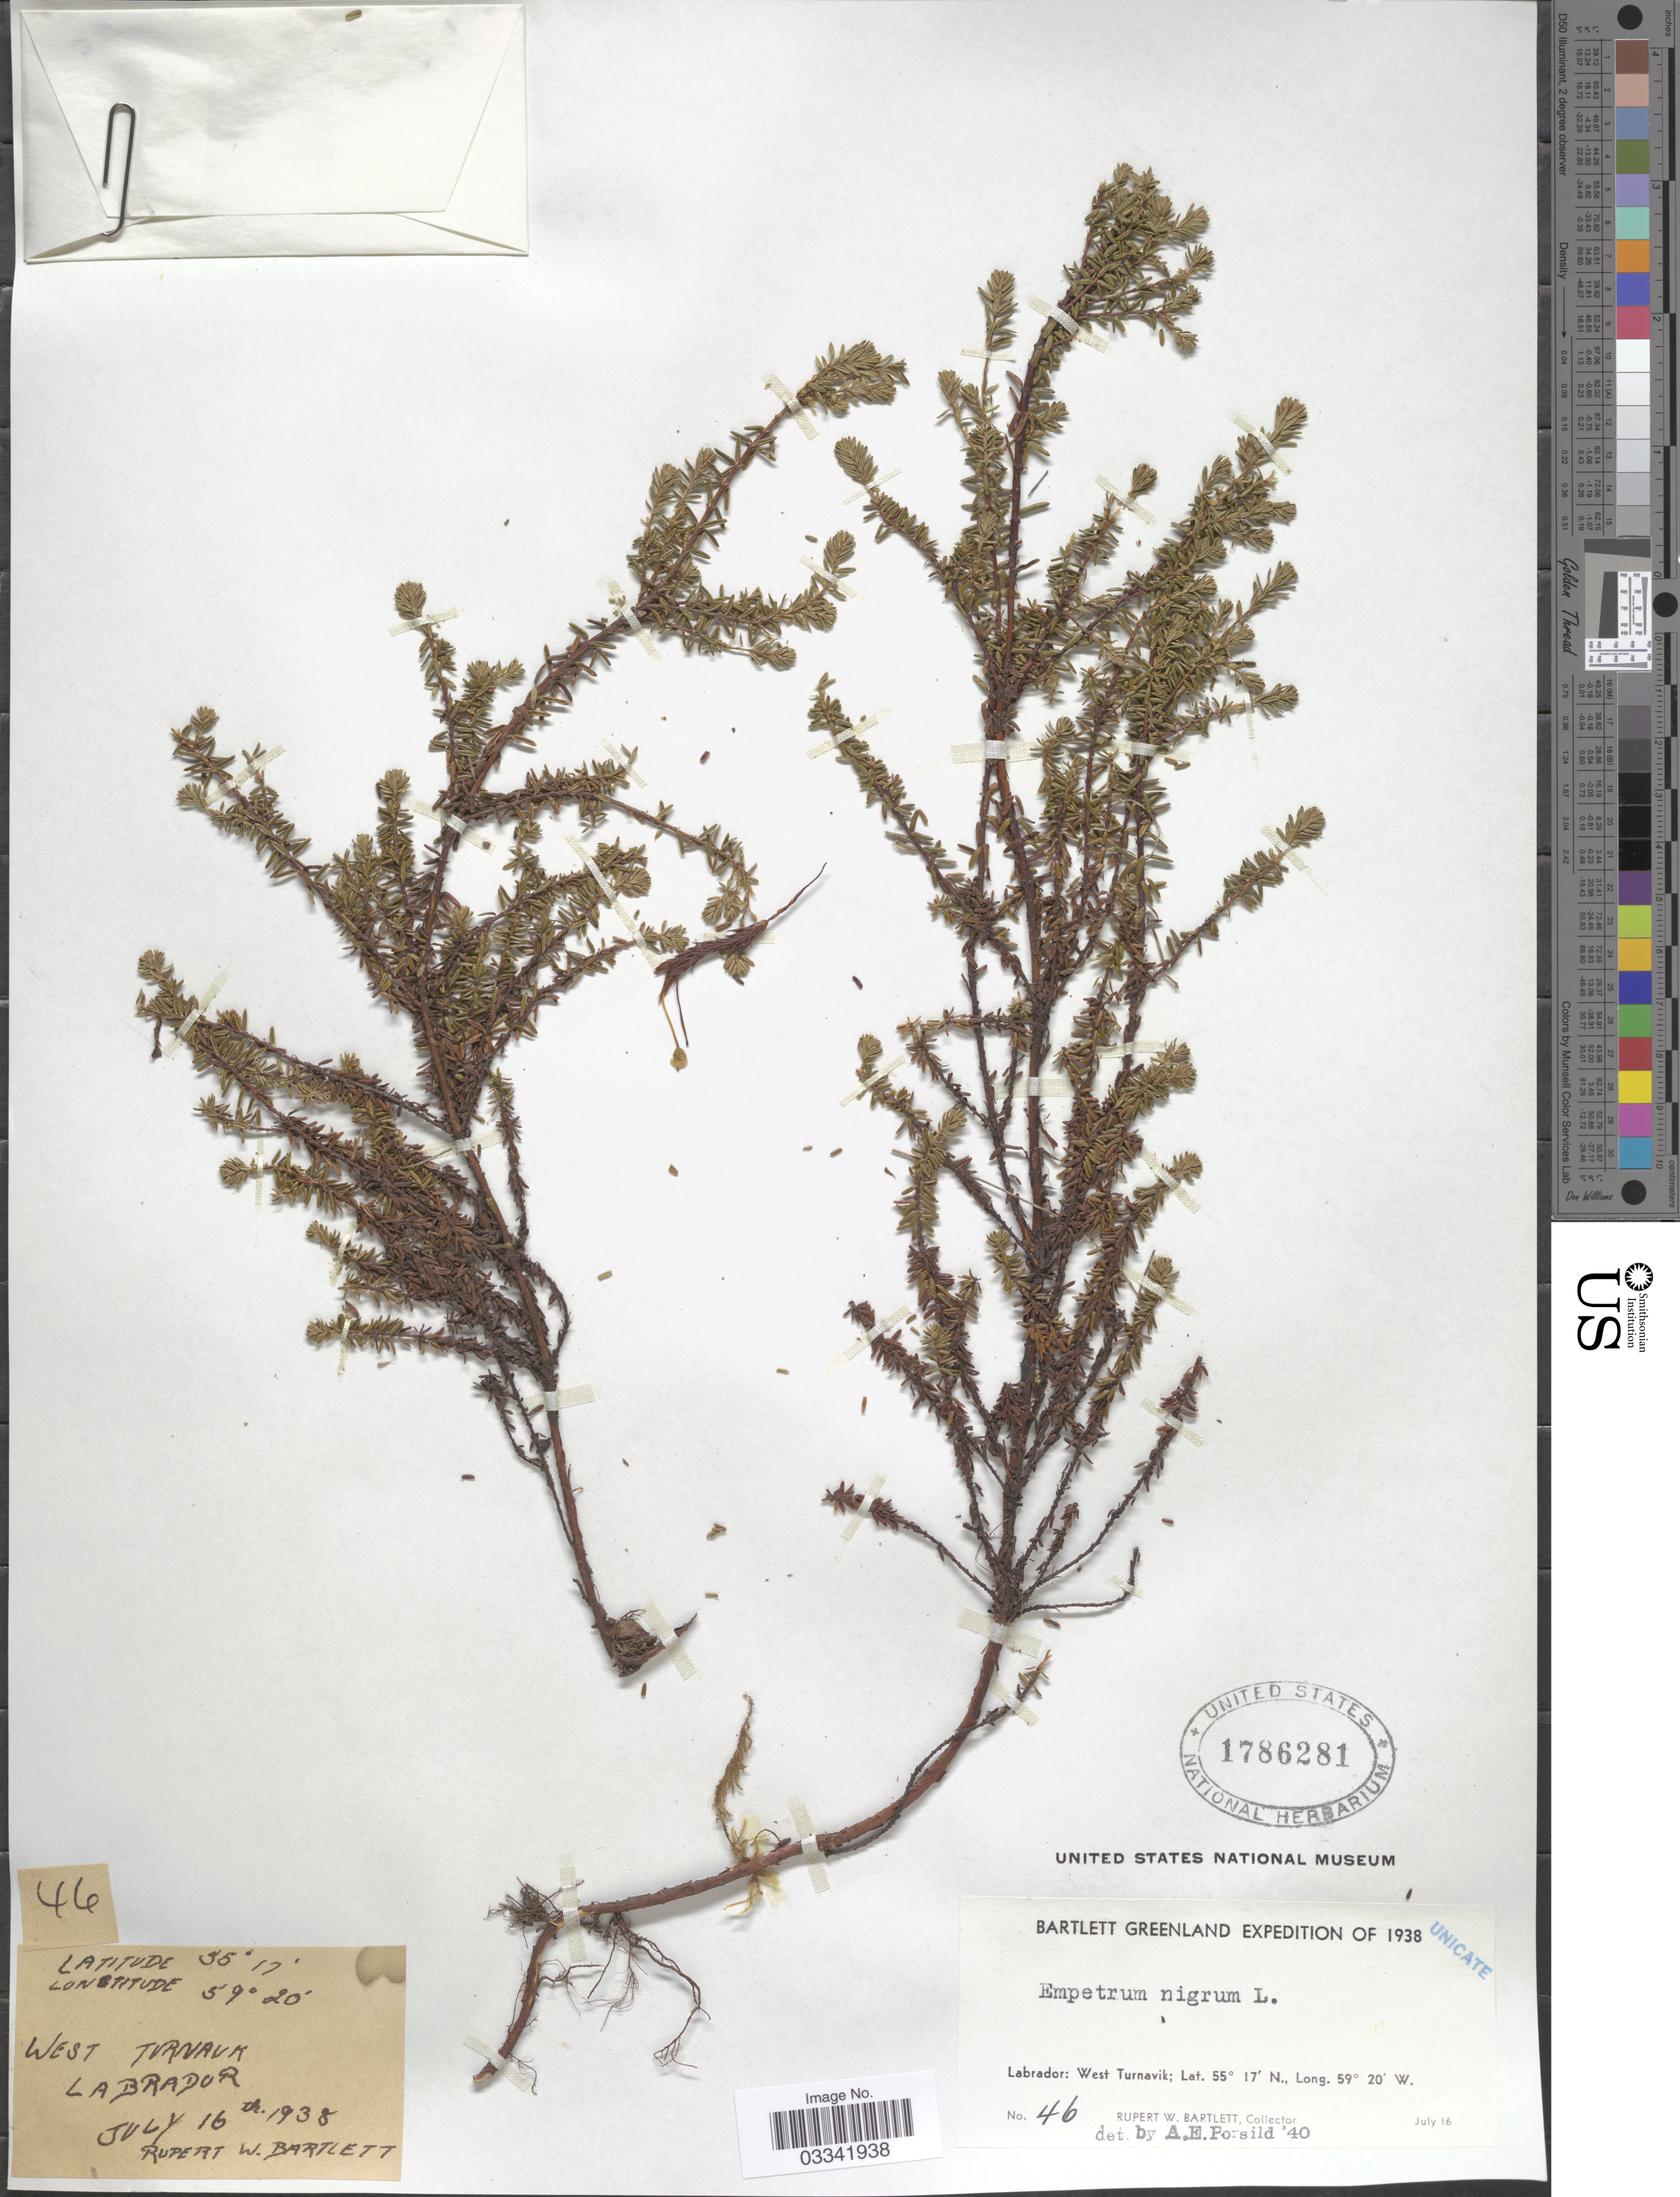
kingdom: Plantae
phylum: Tracheophyta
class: Magnoliopsida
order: Ericales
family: Ericaceae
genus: Empetrum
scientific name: Empetrum nigrum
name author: L.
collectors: R. W. Bartlett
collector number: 46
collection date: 1938-07-16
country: Canada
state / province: Newfoundland and Labrador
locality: Labrador: West Turnavik.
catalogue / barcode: US 1786281